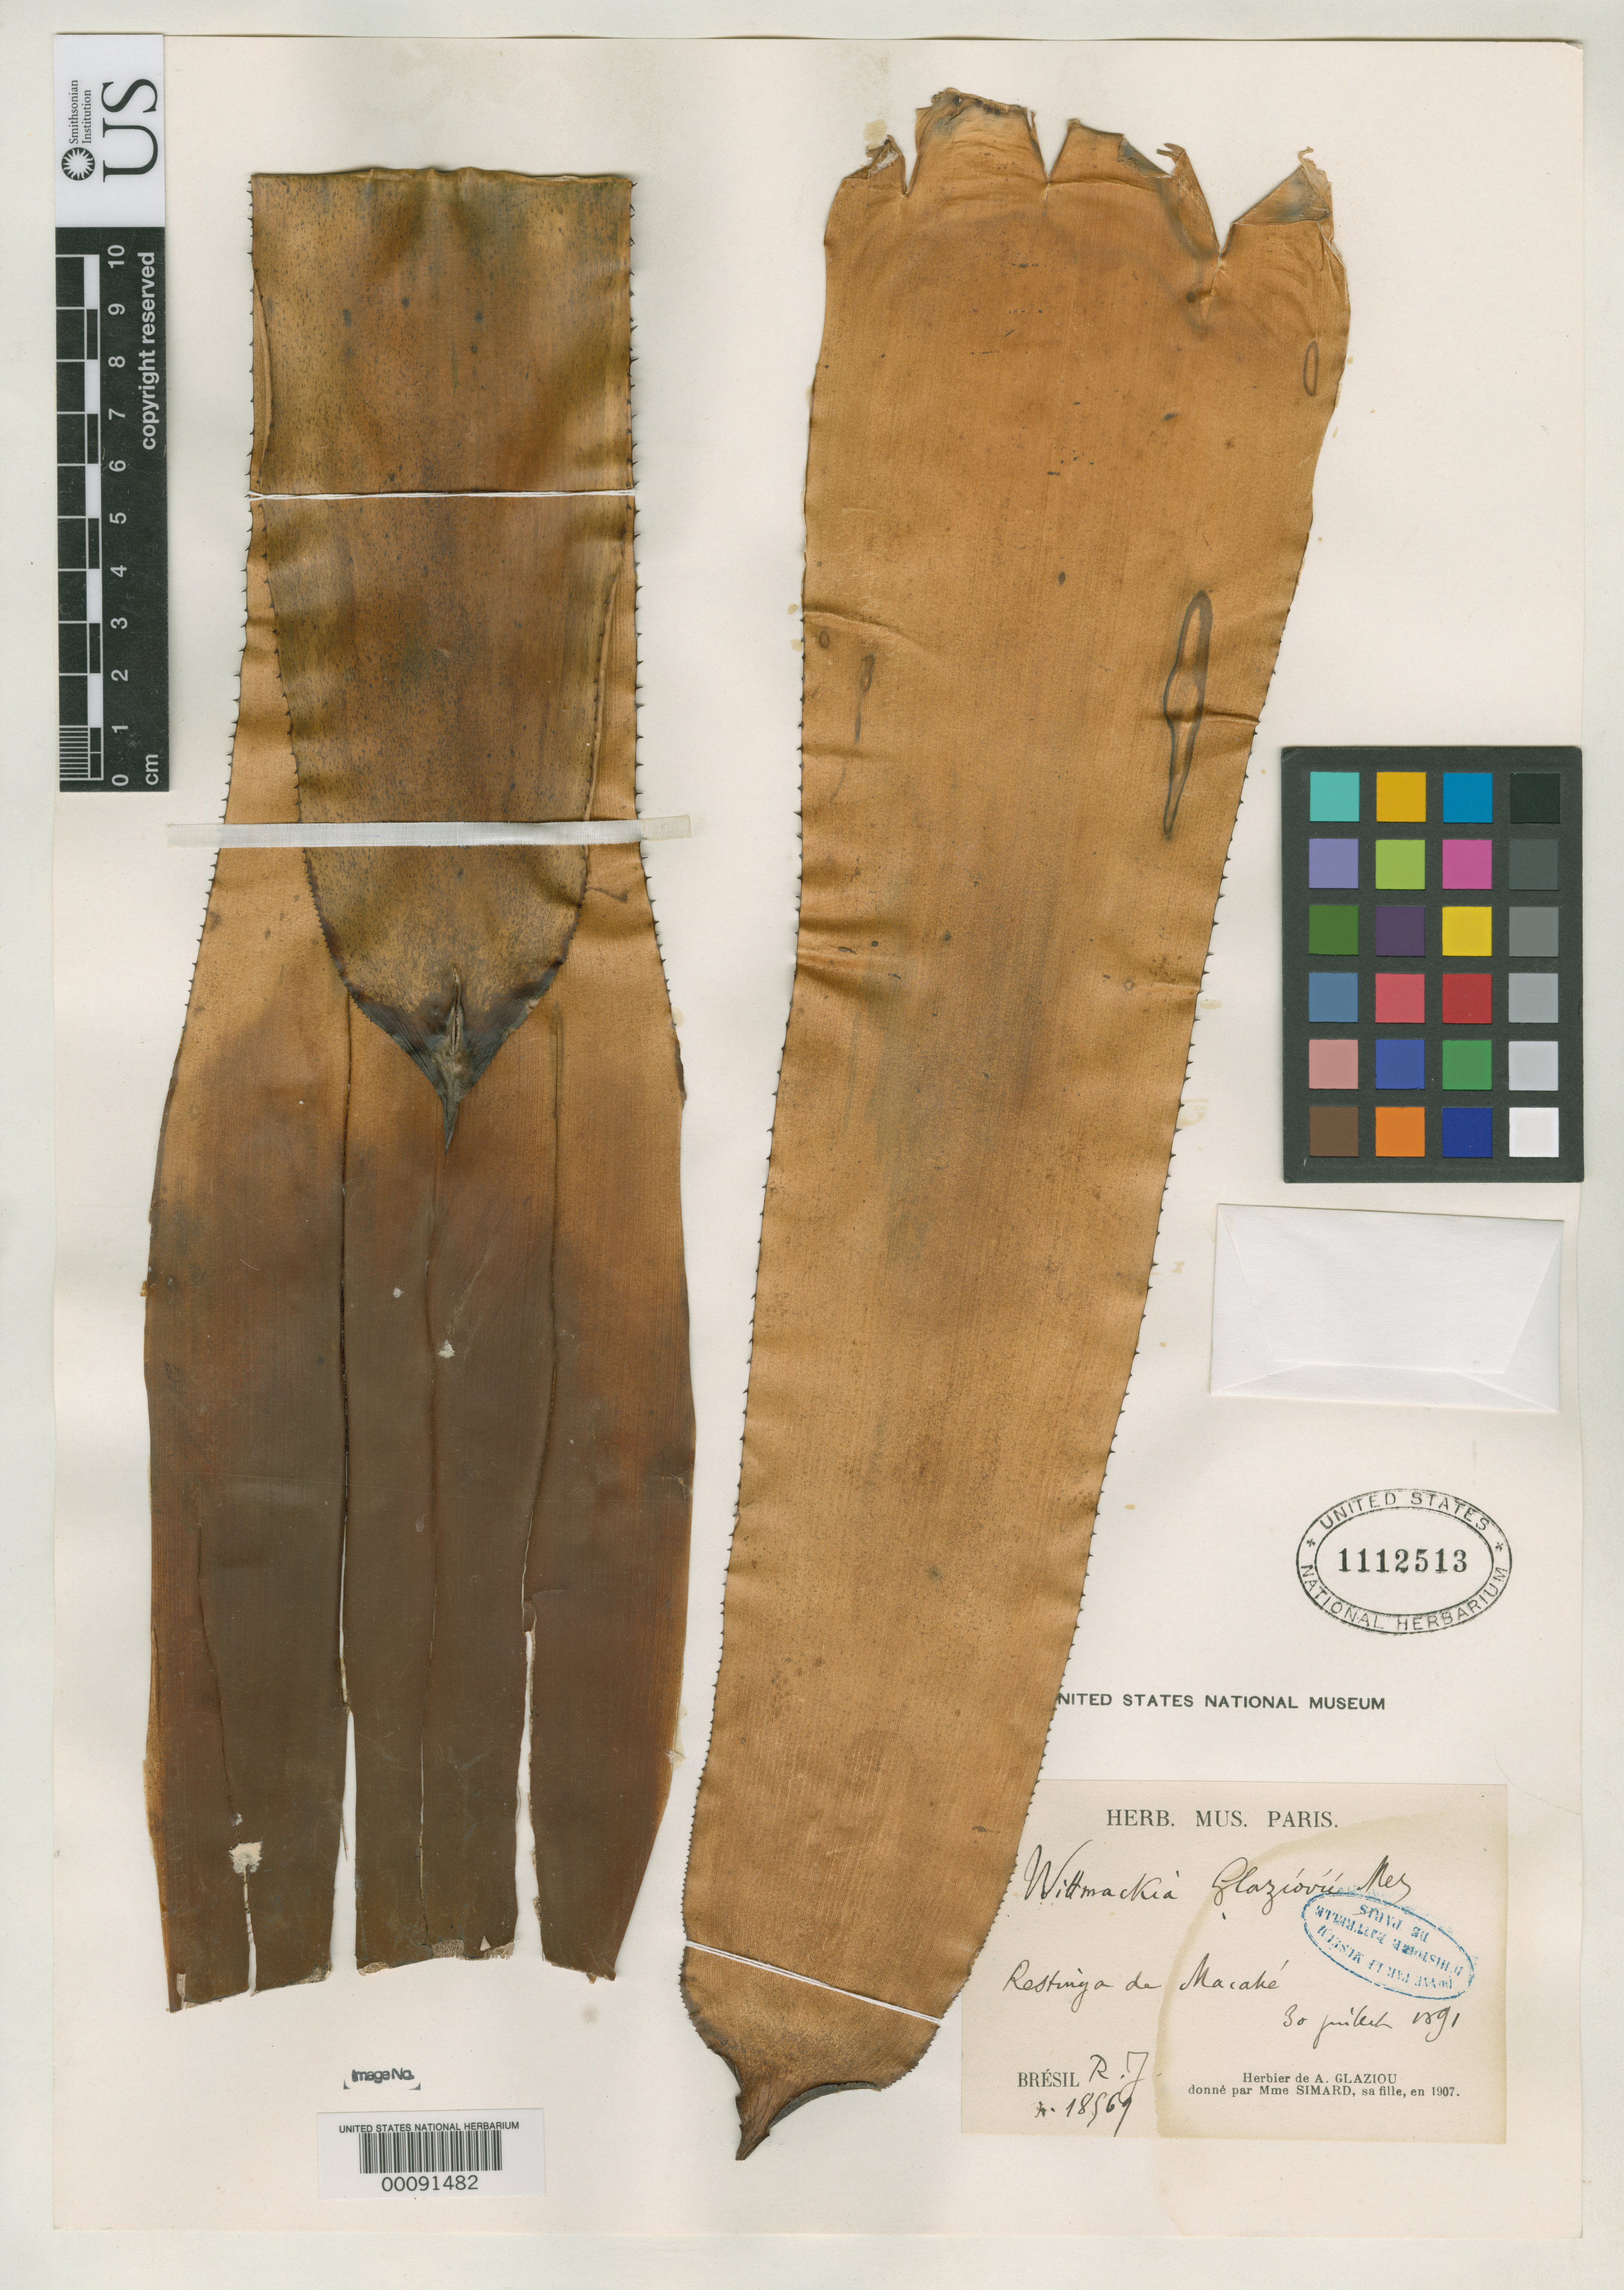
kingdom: Plantae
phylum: Tracheophyta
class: Liliopsida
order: Poales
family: Bromeliaceae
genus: Wittmackia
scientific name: Wittmackia glaziovii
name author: Mez in A. DC.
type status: Isotype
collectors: A. F. M. Glaziou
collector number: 18569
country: Brazil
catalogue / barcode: US 1112513